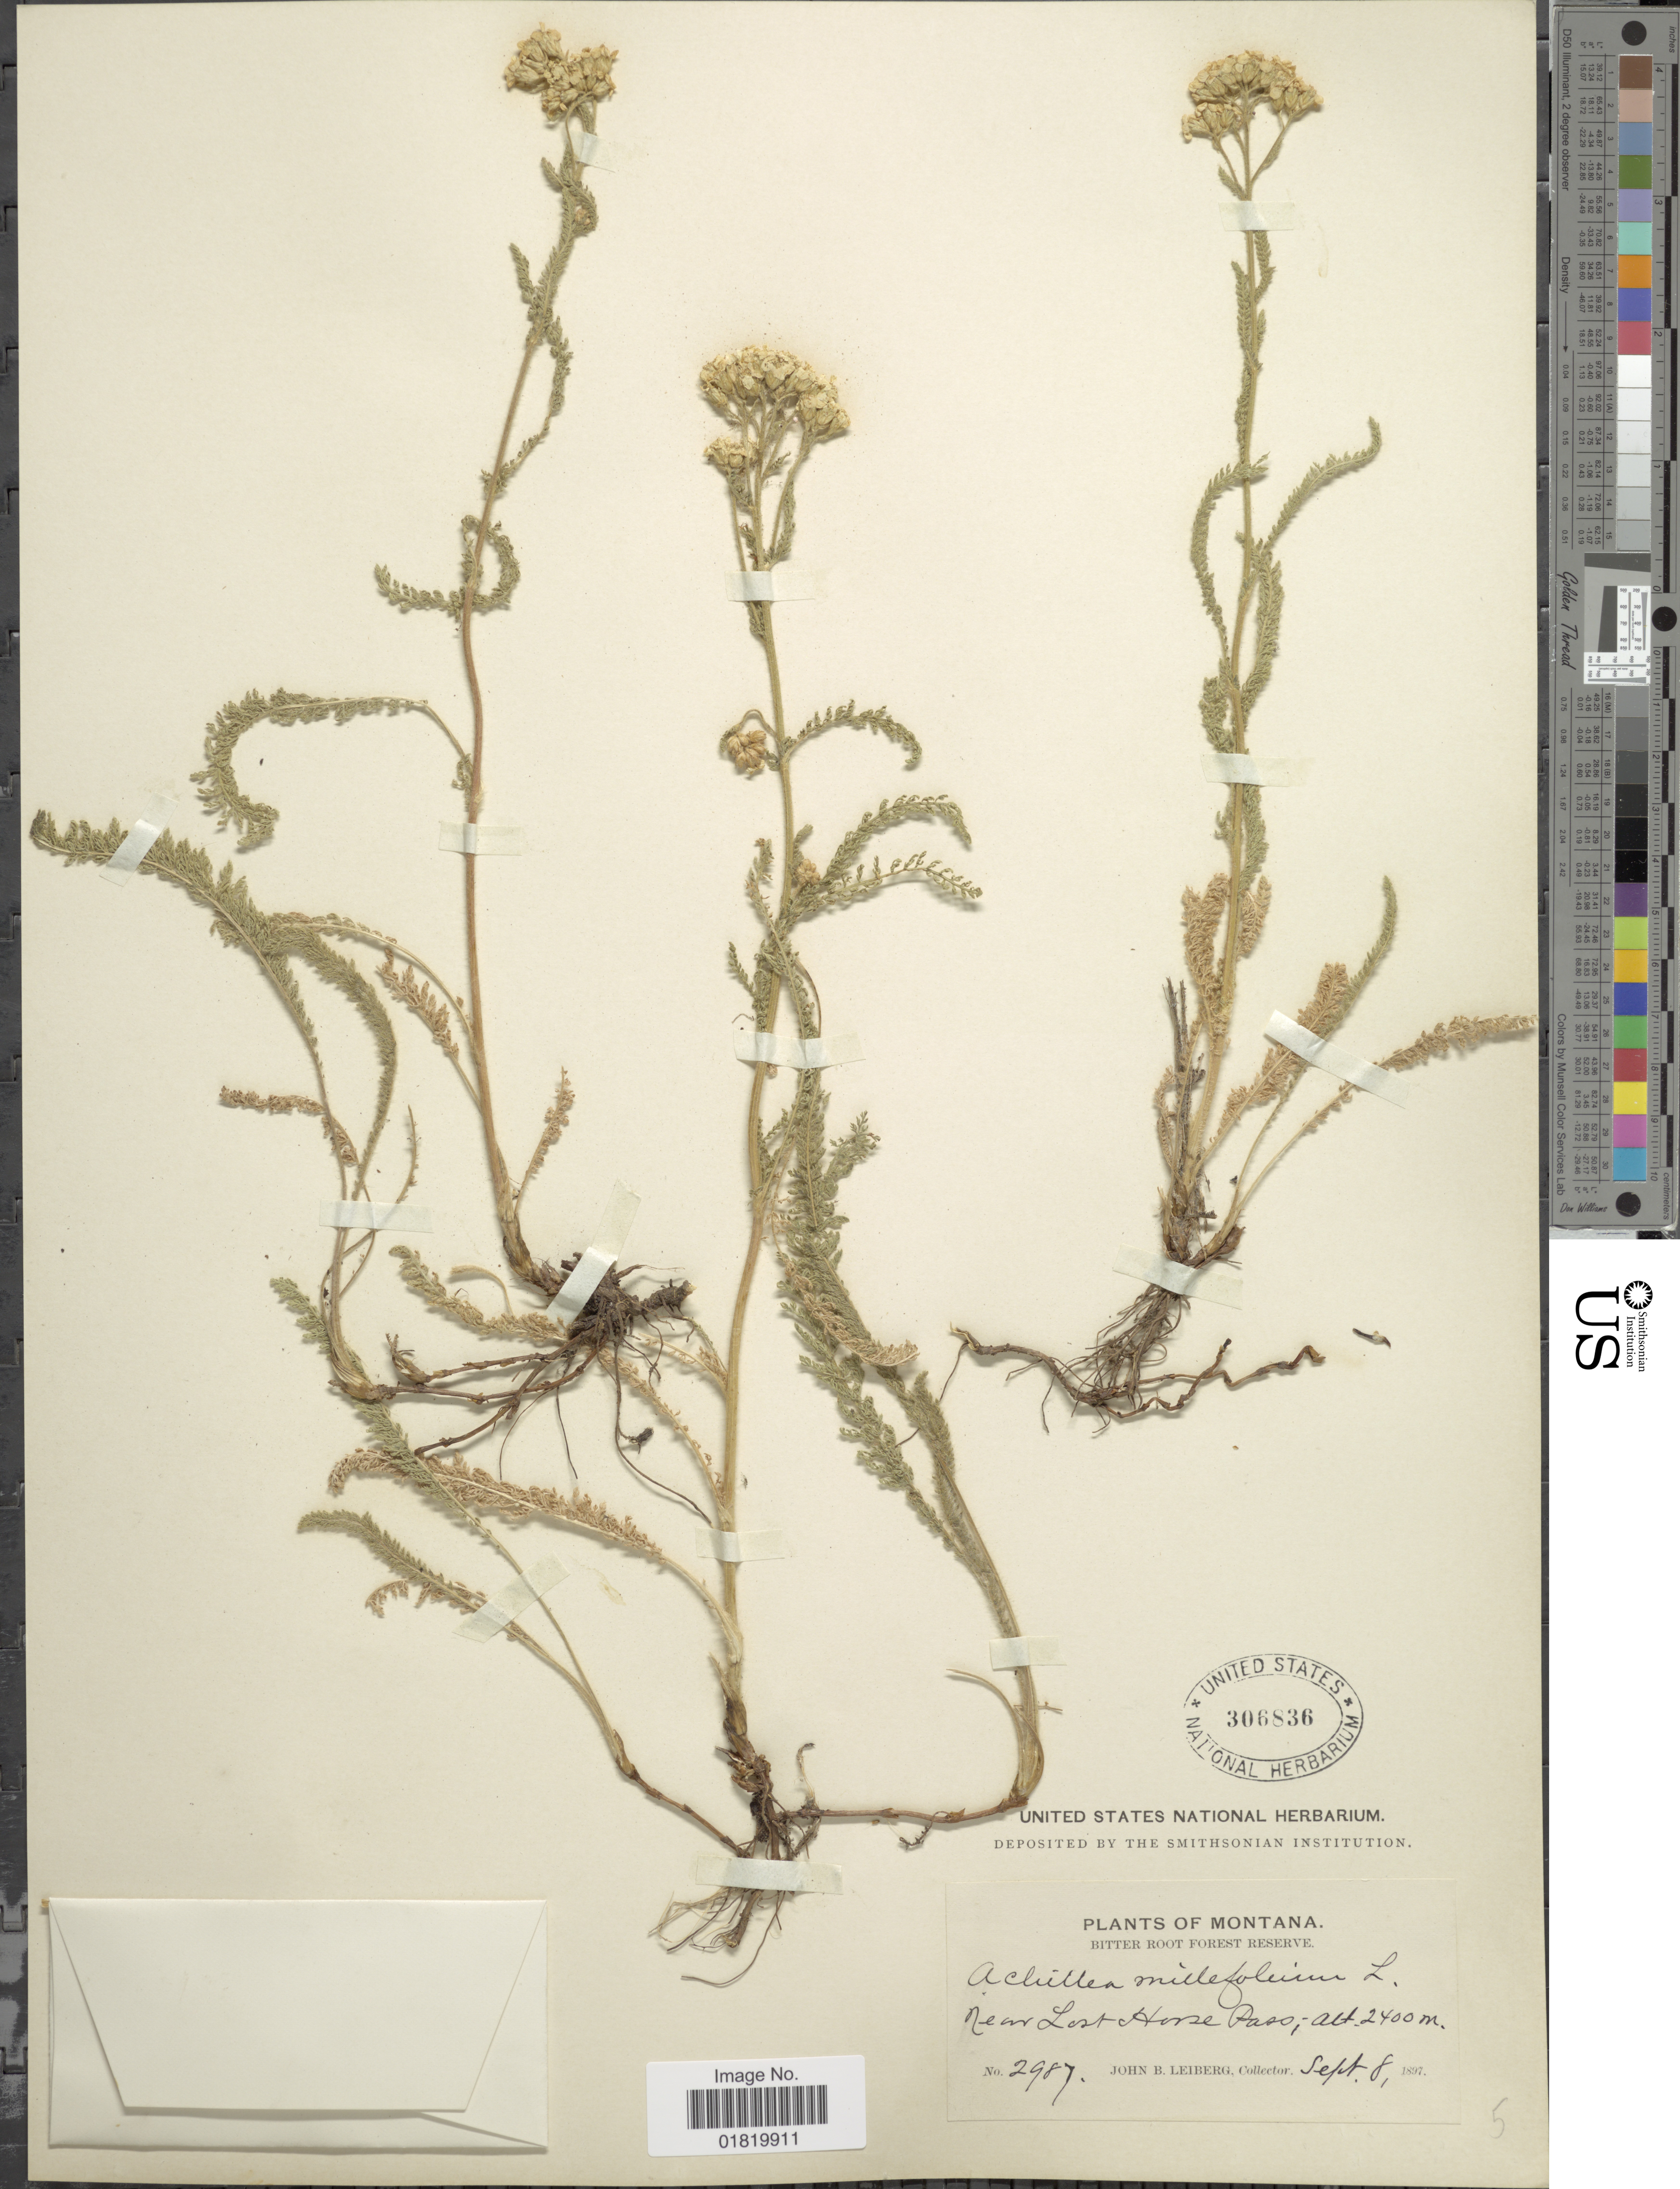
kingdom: Plantae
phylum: Tracheophyta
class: Magnoliopsida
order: Asterales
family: Asteraceae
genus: Achillea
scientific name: Achillea lanulosa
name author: Nutt.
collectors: J. Leiberg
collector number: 2987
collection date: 1897-09-08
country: United States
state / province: Montana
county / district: Ravalli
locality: Bitter Root Forest Reserve. Near Lost Horse Paso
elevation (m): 2400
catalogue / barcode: US 306836